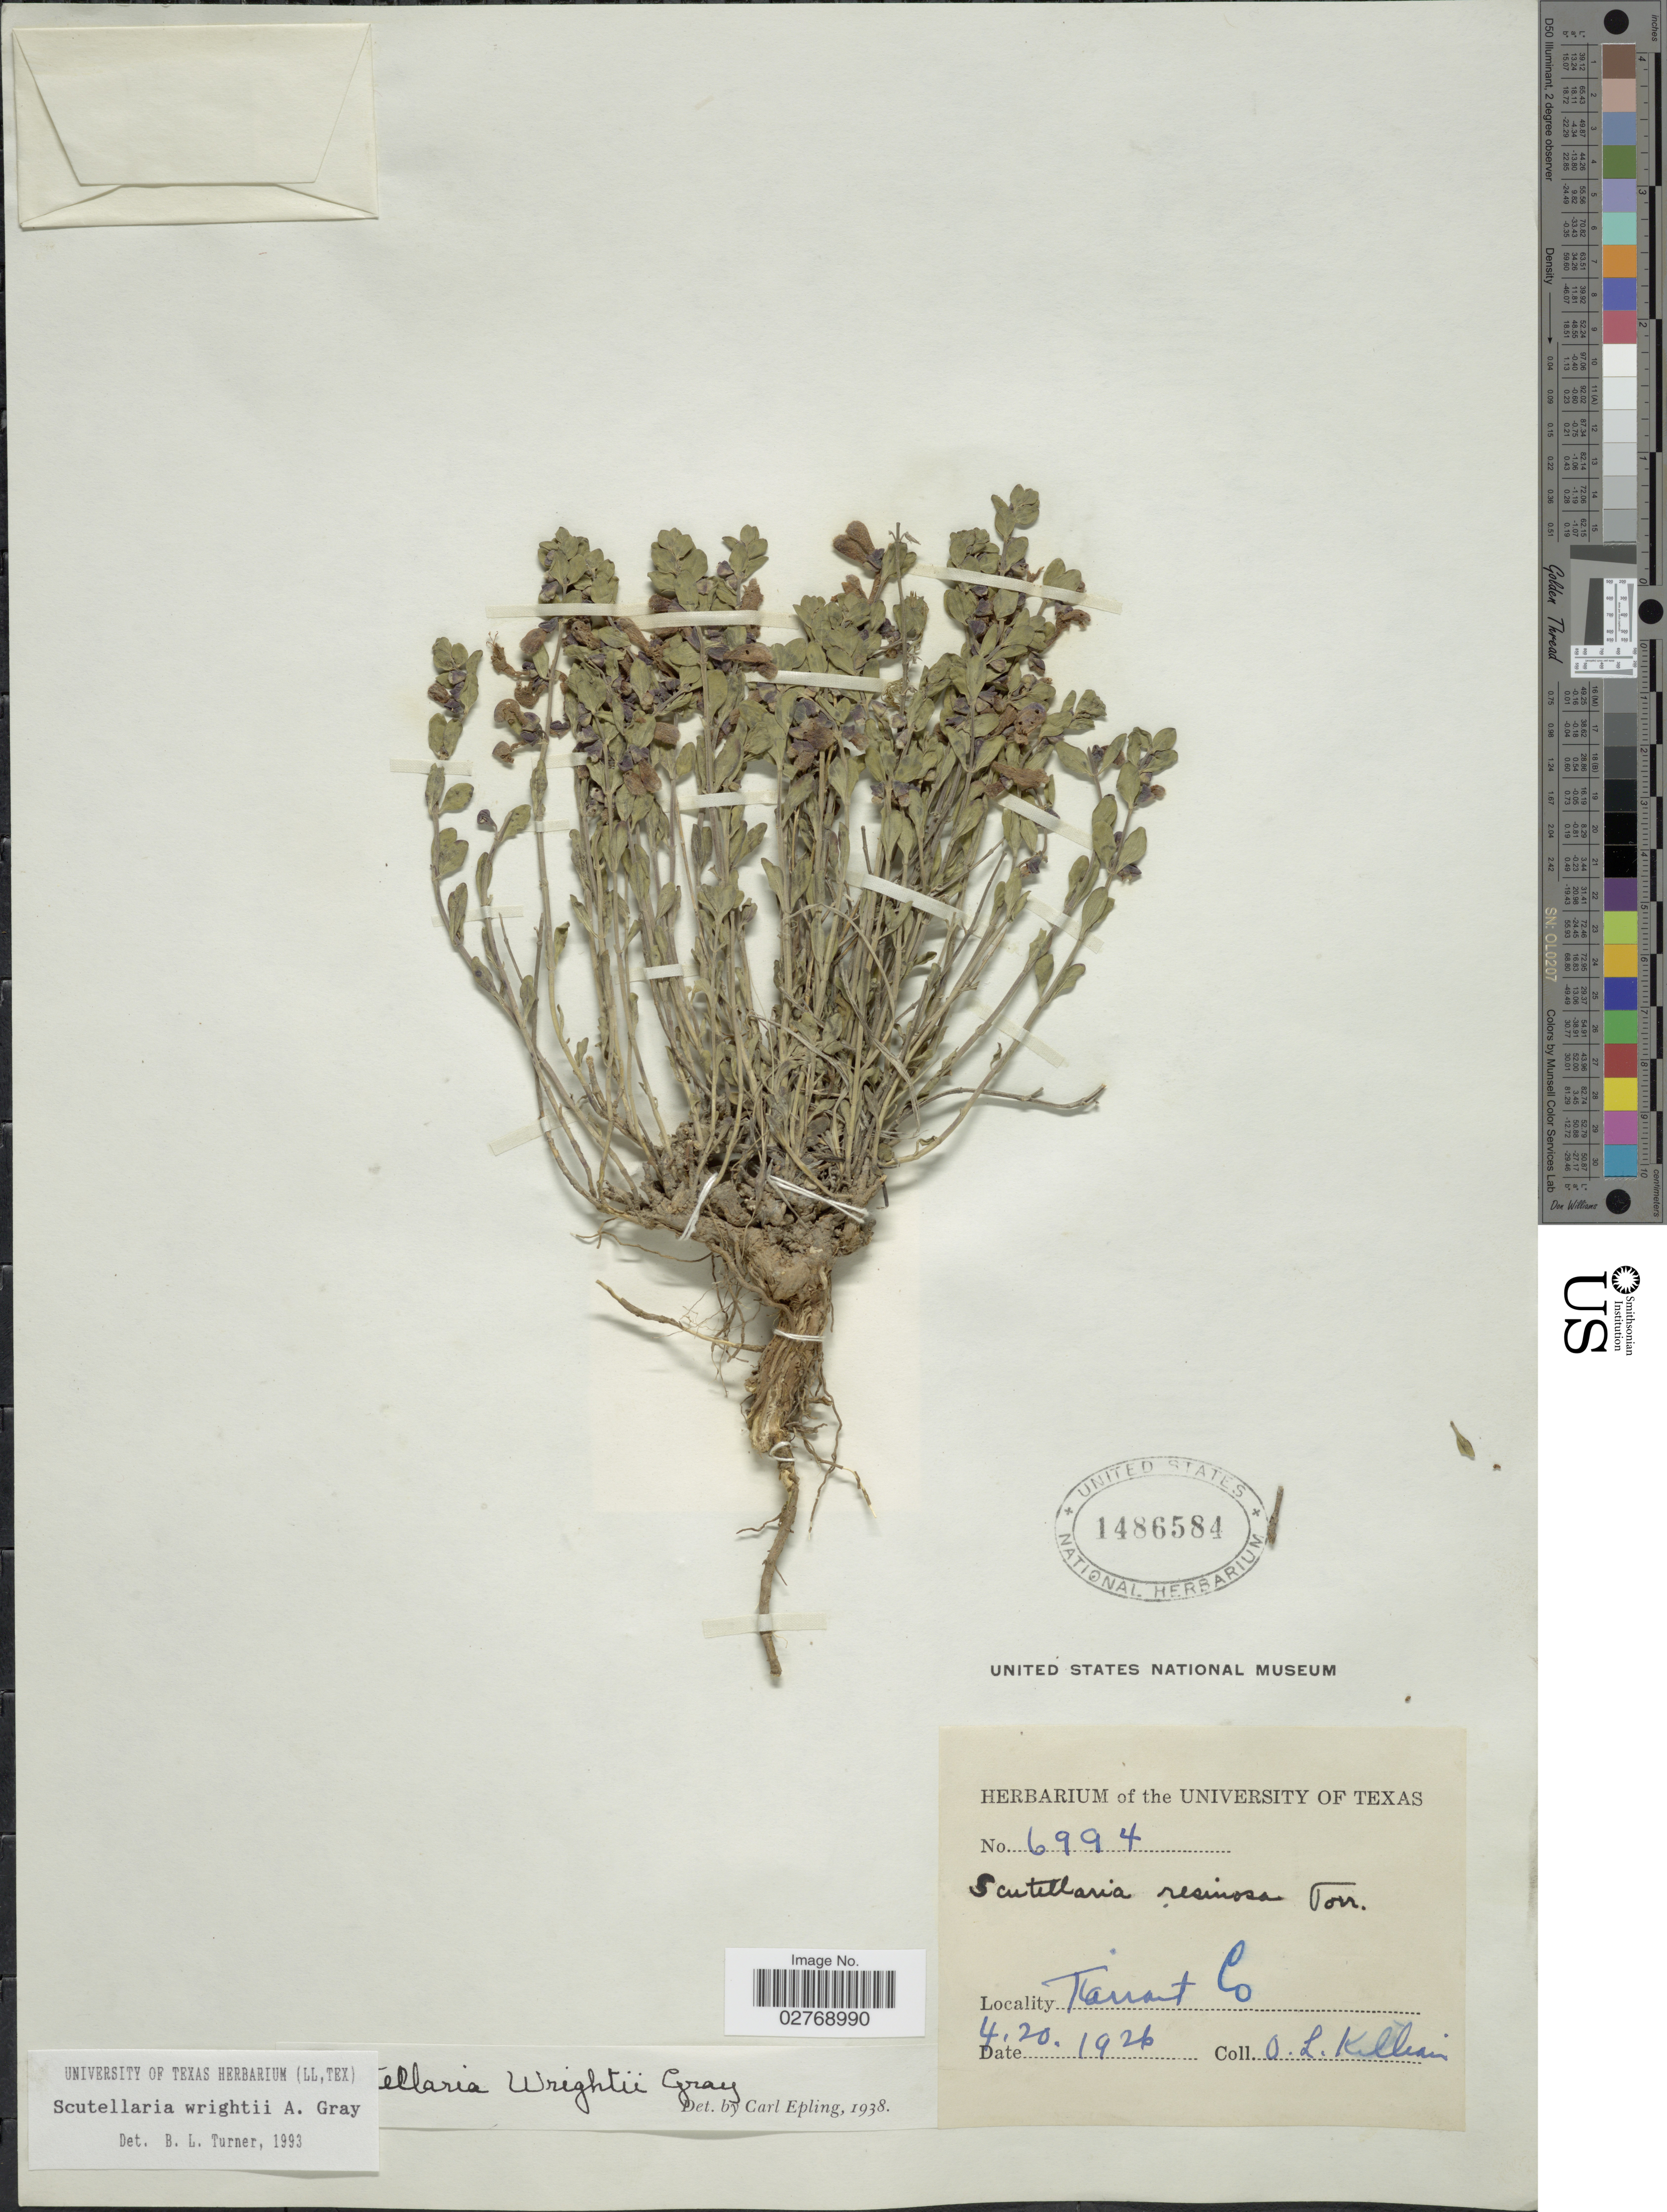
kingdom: Plantae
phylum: Tracheophyta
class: Magnoliopsida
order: Lamiales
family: Lamiaceae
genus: Scutellaria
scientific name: Scutellaria wrightii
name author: A. Gray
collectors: O. Killian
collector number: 6994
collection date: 1926-04-20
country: United States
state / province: Texas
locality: Tarrant Co.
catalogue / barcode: US 1486584